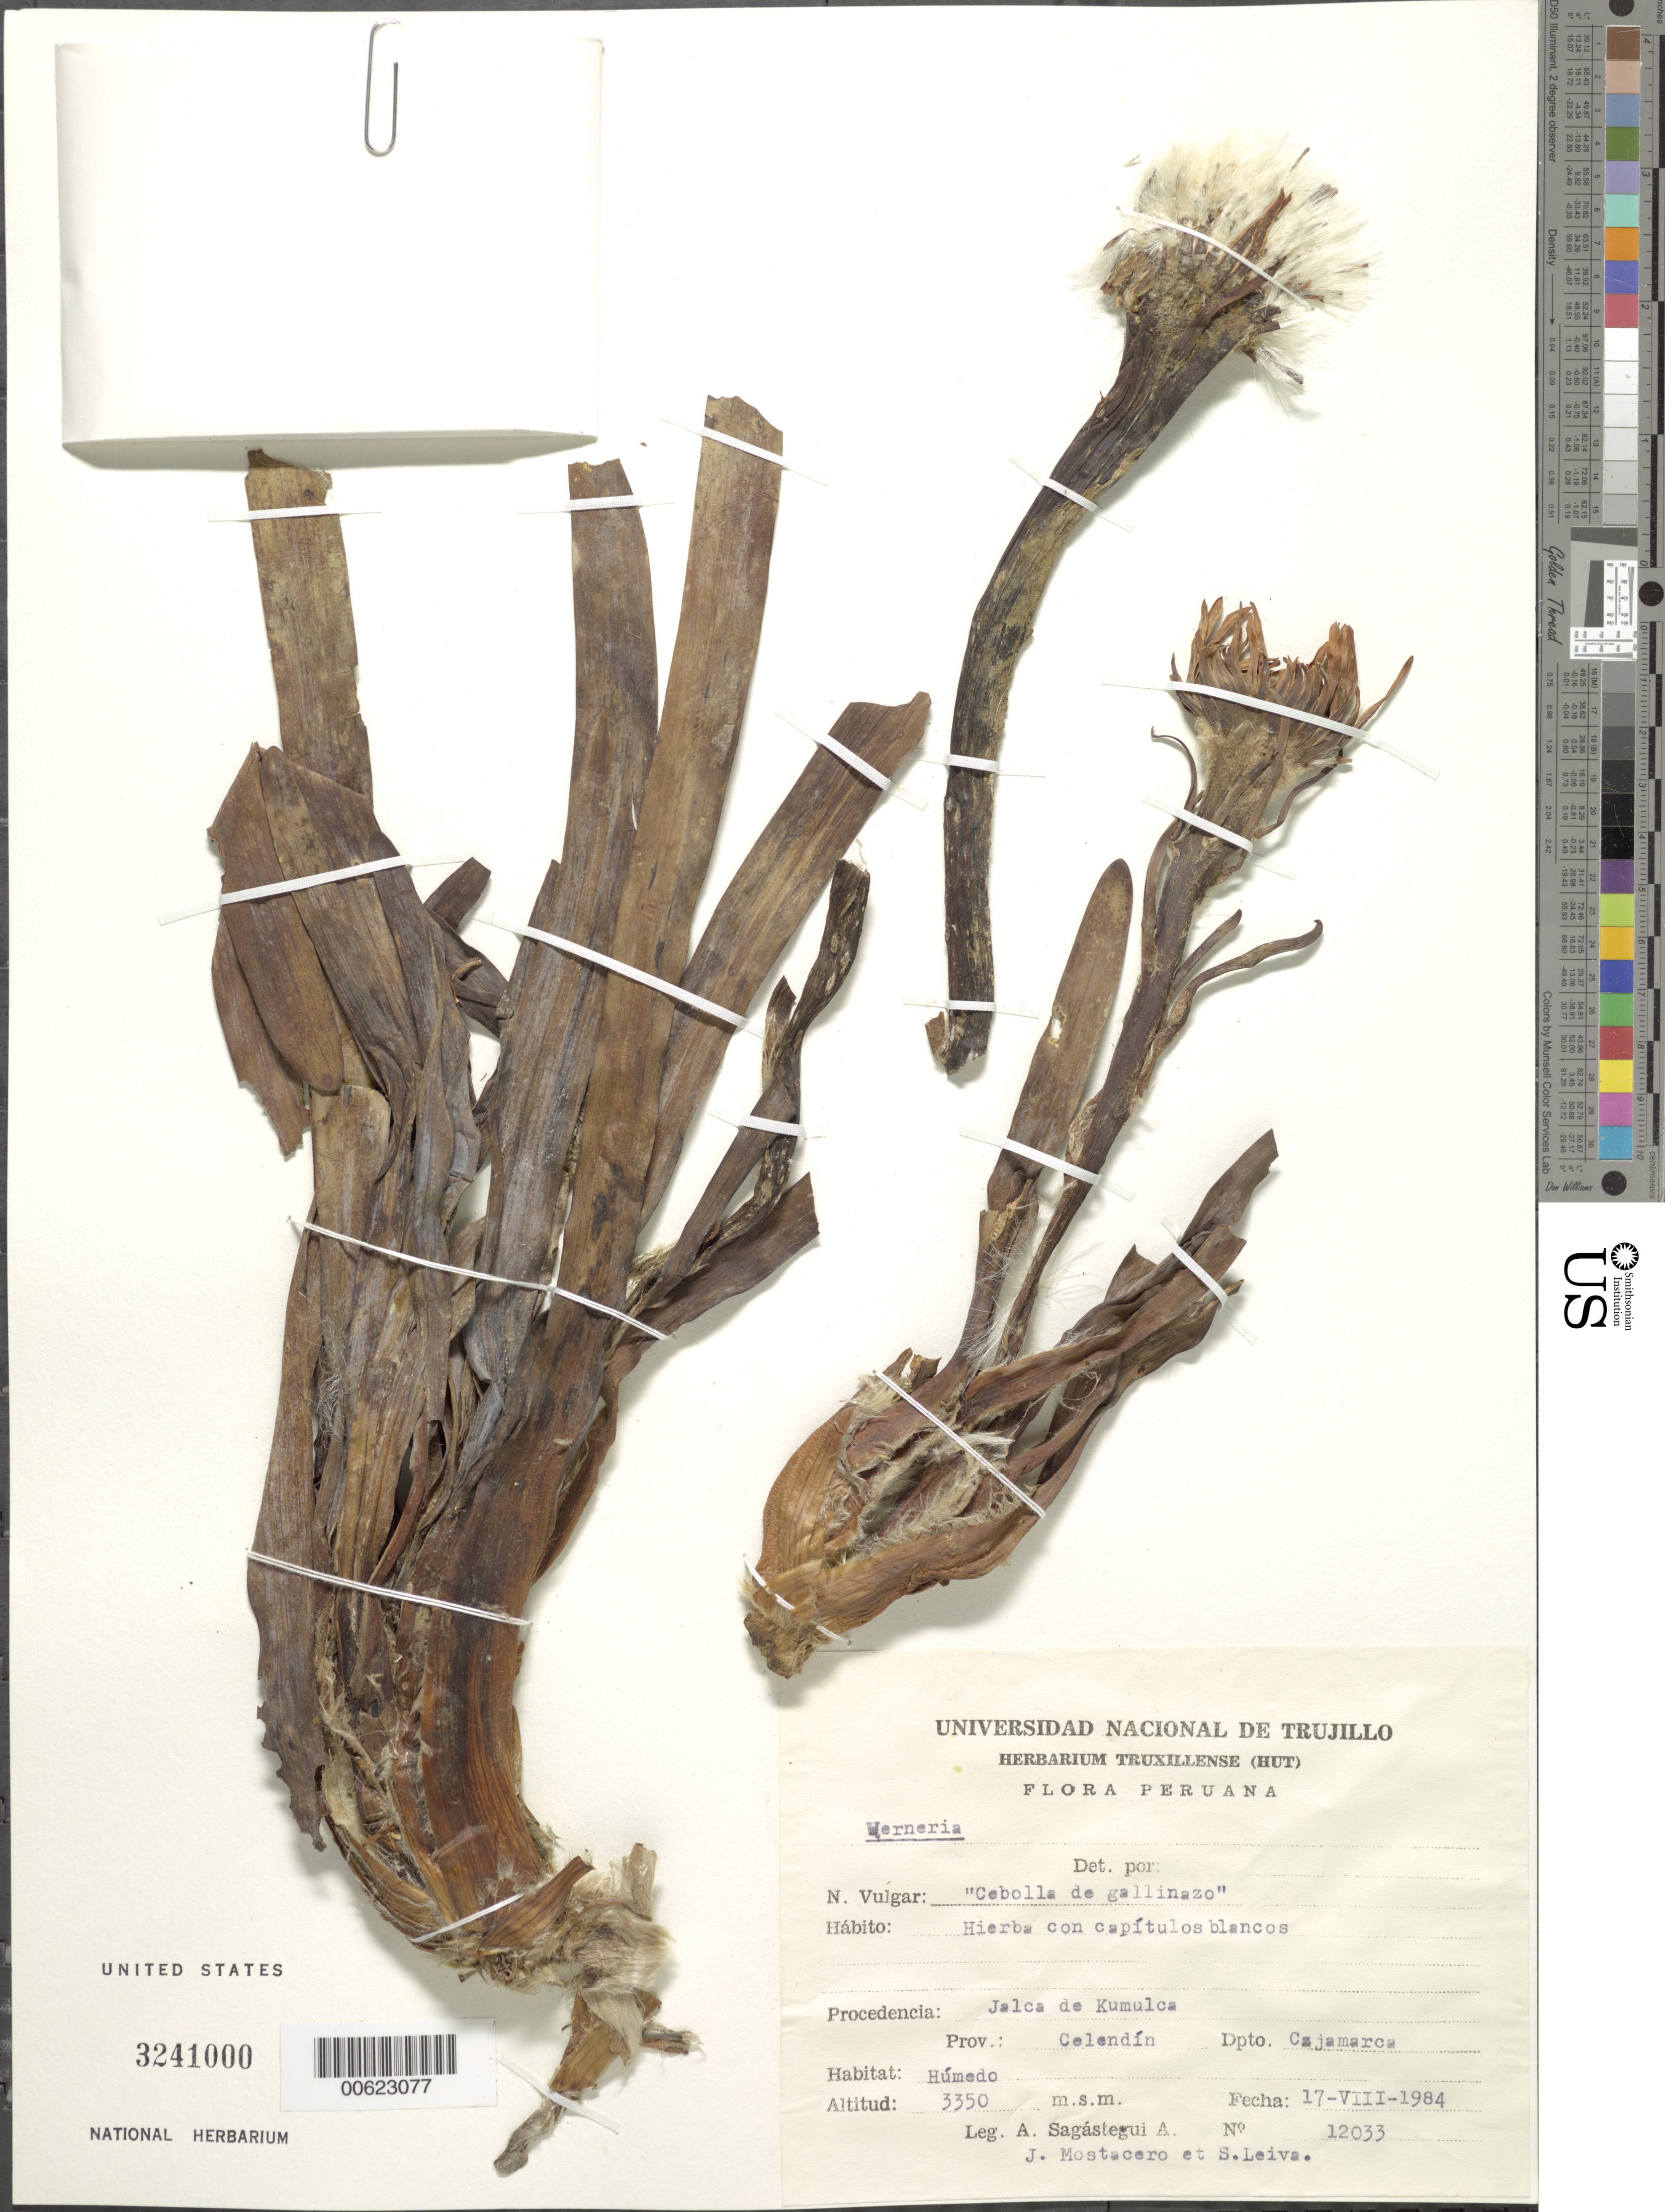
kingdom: Plantae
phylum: Tracheophyta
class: Magnoliopsida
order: Asterales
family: Asteraceae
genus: Werneria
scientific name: Werneria nubigena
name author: Kunth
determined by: Funk, Vicki A., (BOT), Smithsonian Institution - National Museum of Natural History (UNITED STATES)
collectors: P. Barbour, J. Mostacero L. & S. Leiva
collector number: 12033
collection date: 1984-08-17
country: Peru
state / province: Cajamarca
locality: Celendín, Jalca de Kumulca [Cumullca?] [coords for Celendin city, not prov, are 6, 52S x 78, 09W; Kumulca not in GAZ]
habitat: Húmedo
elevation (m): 3350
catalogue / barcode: US 3241000